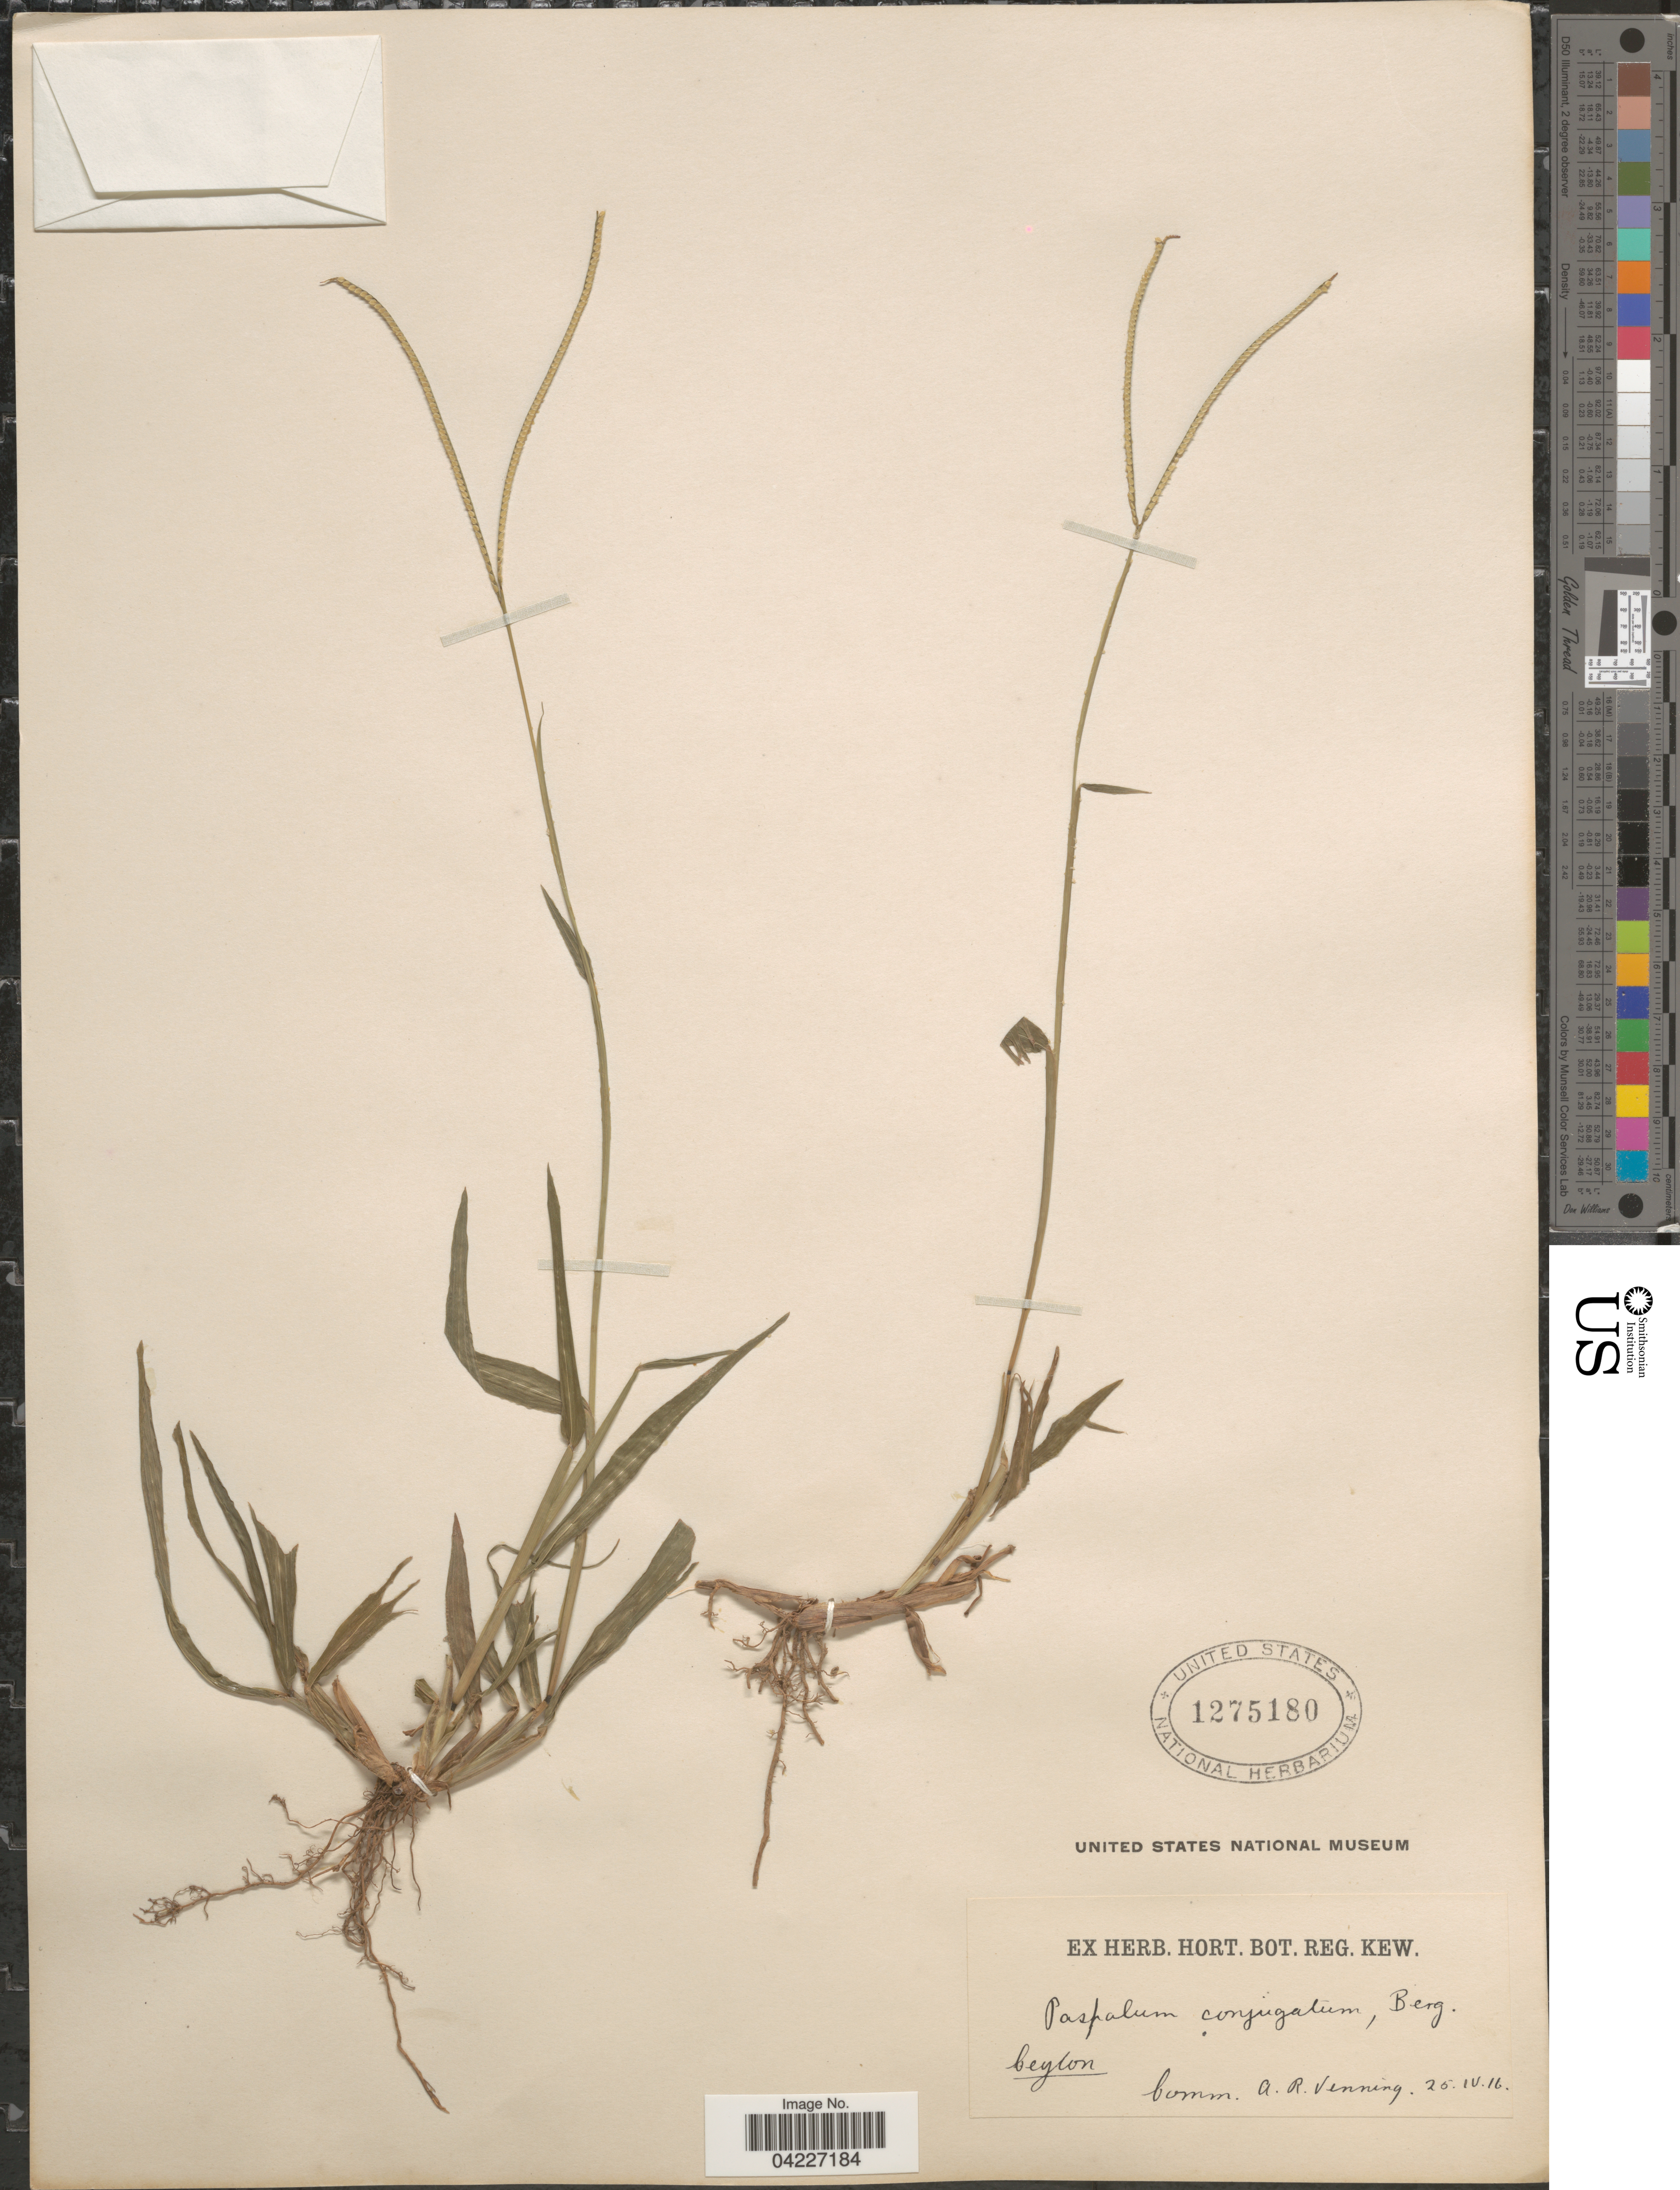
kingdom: Plantae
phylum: Tracheophyta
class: Liliopsida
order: Poales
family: Poaceae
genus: Paspalum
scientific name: Paspalum conjugatum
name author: P.J. Bergius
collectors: Ex herb. Hort. Bot. Reg. Kew.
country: Sri Lanka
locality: Ceylon.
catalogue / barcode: US 1275180